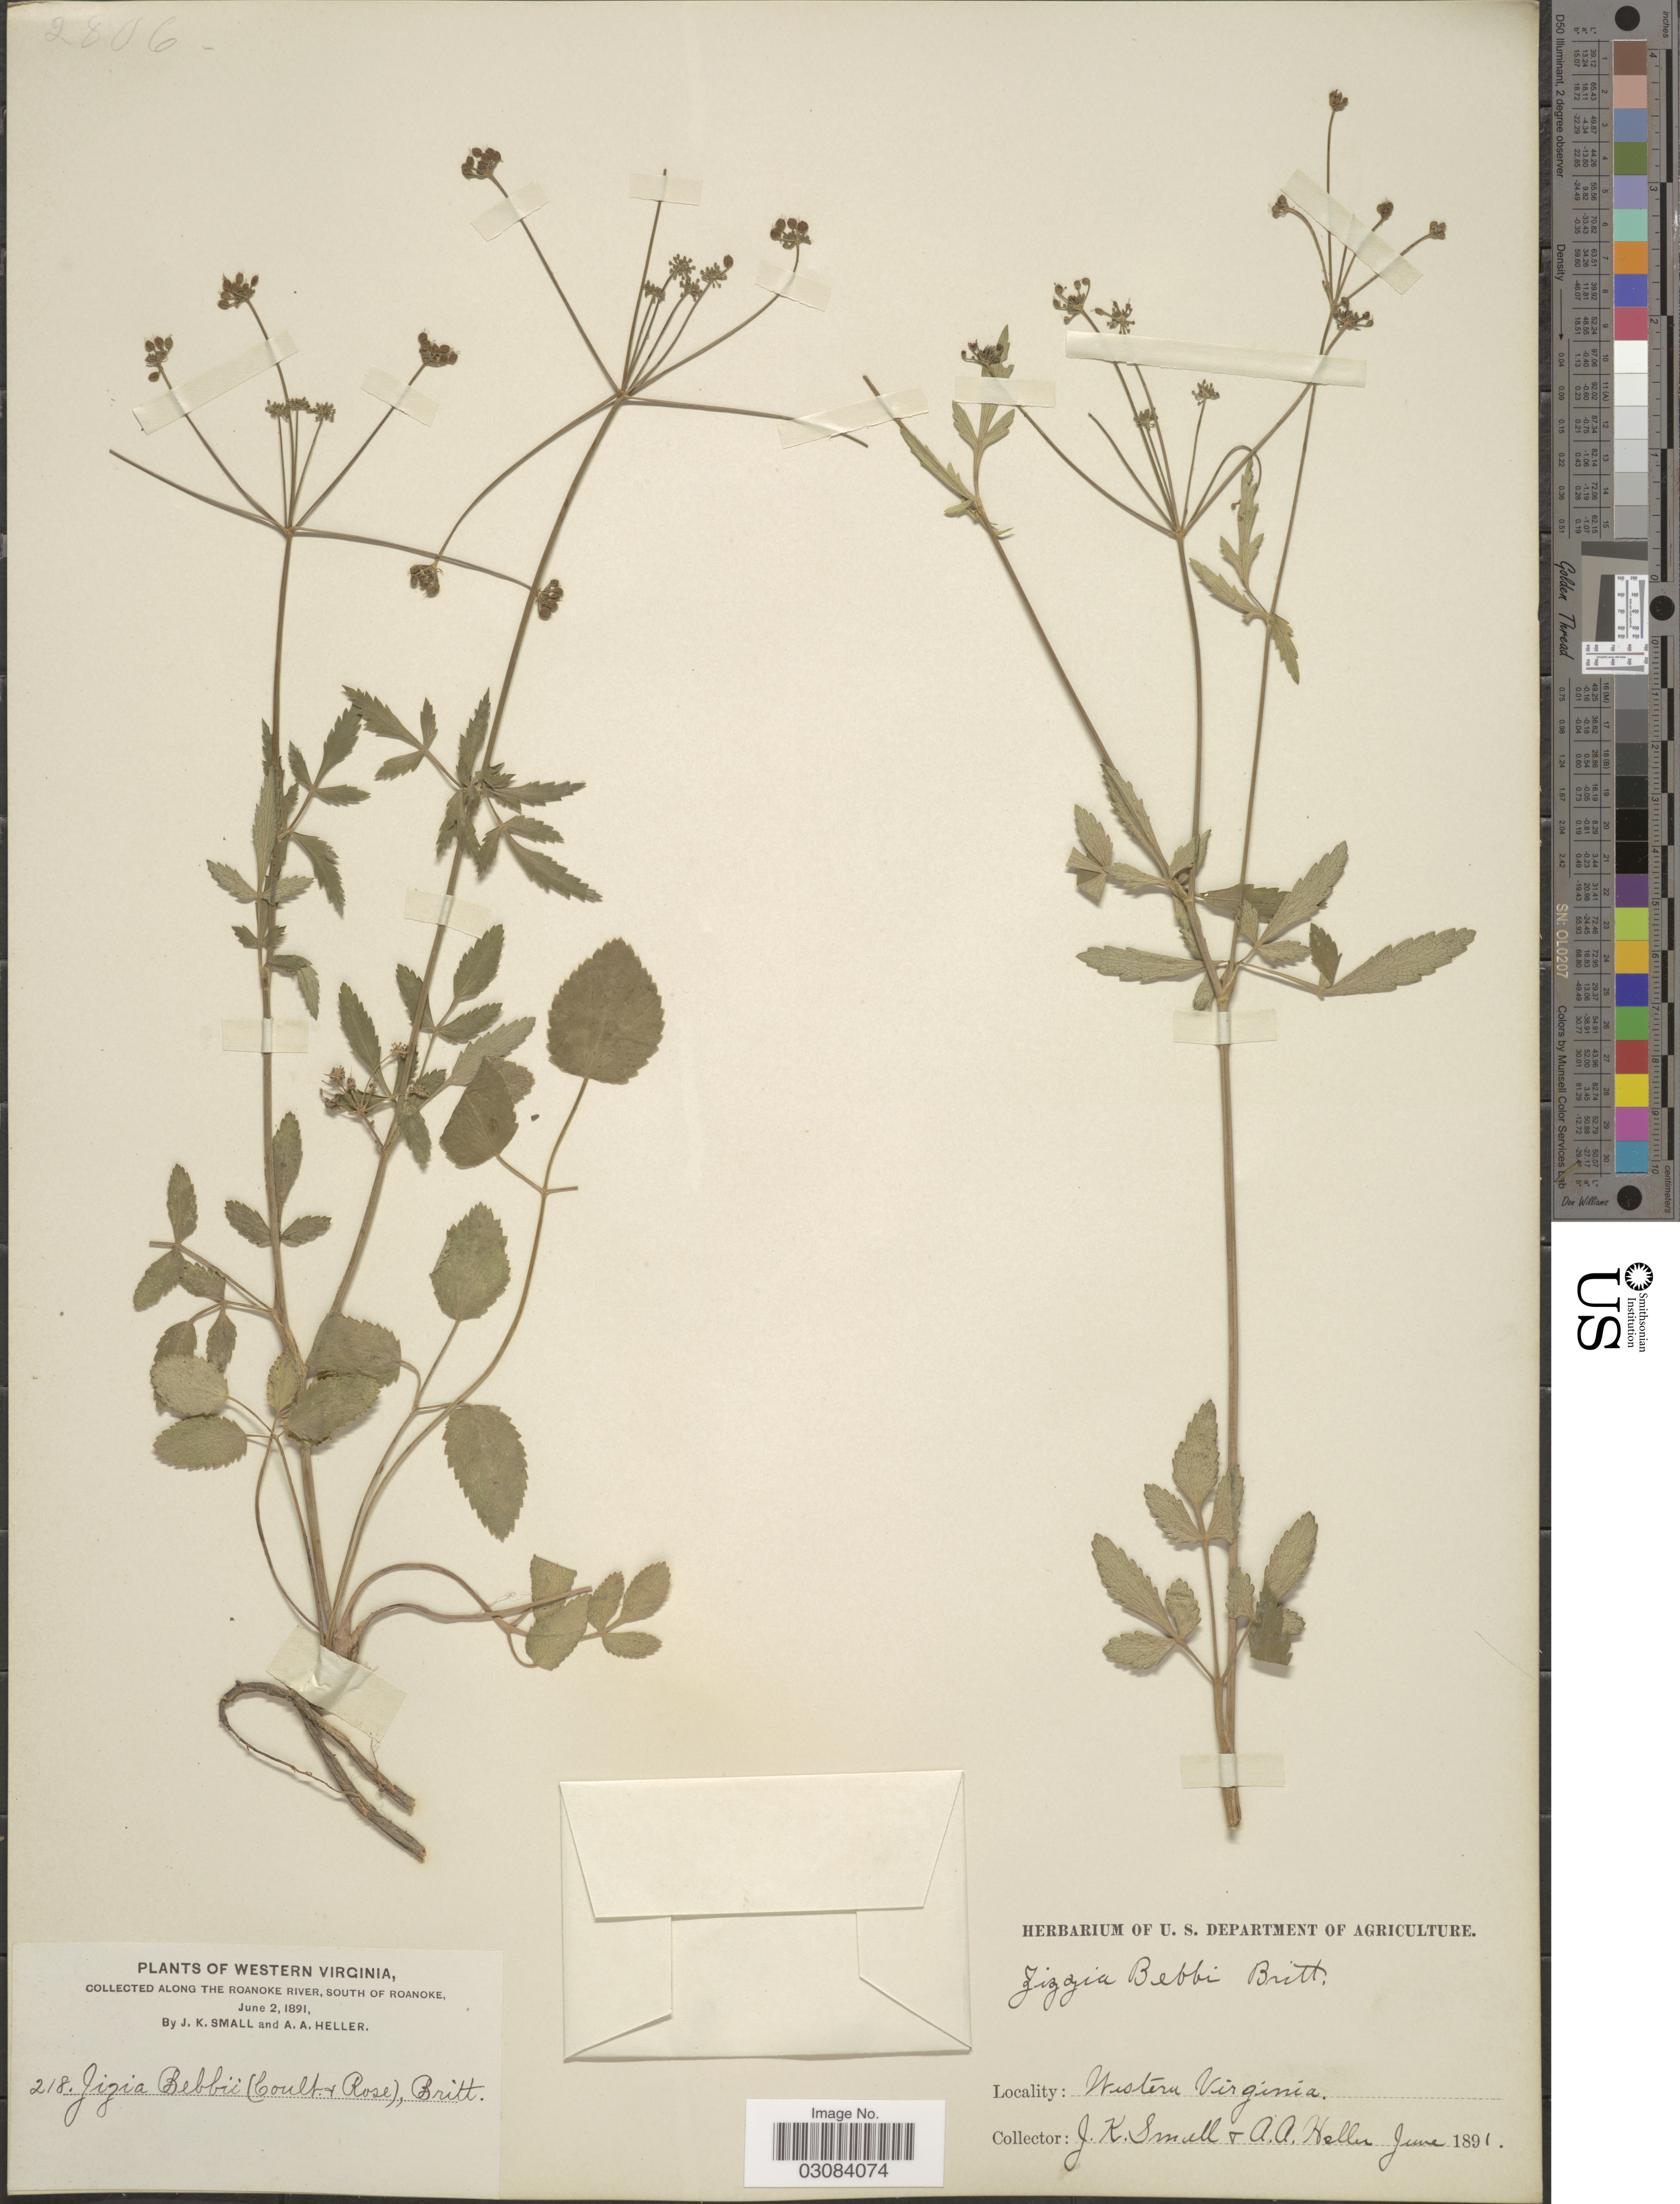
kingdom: Plantae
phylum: Tracheophyta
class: Magnoliopsida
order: Apiales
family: Apiaceae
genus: Zizia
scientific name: Zizia bebbii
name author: (J.M. Coult. & Rose) Britton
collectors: J. K. Small & A. A. Heller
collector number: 218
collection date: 1891-06-02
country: United States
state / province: West Virginia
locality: Collected along the Roanoke River, South of Roanoke.